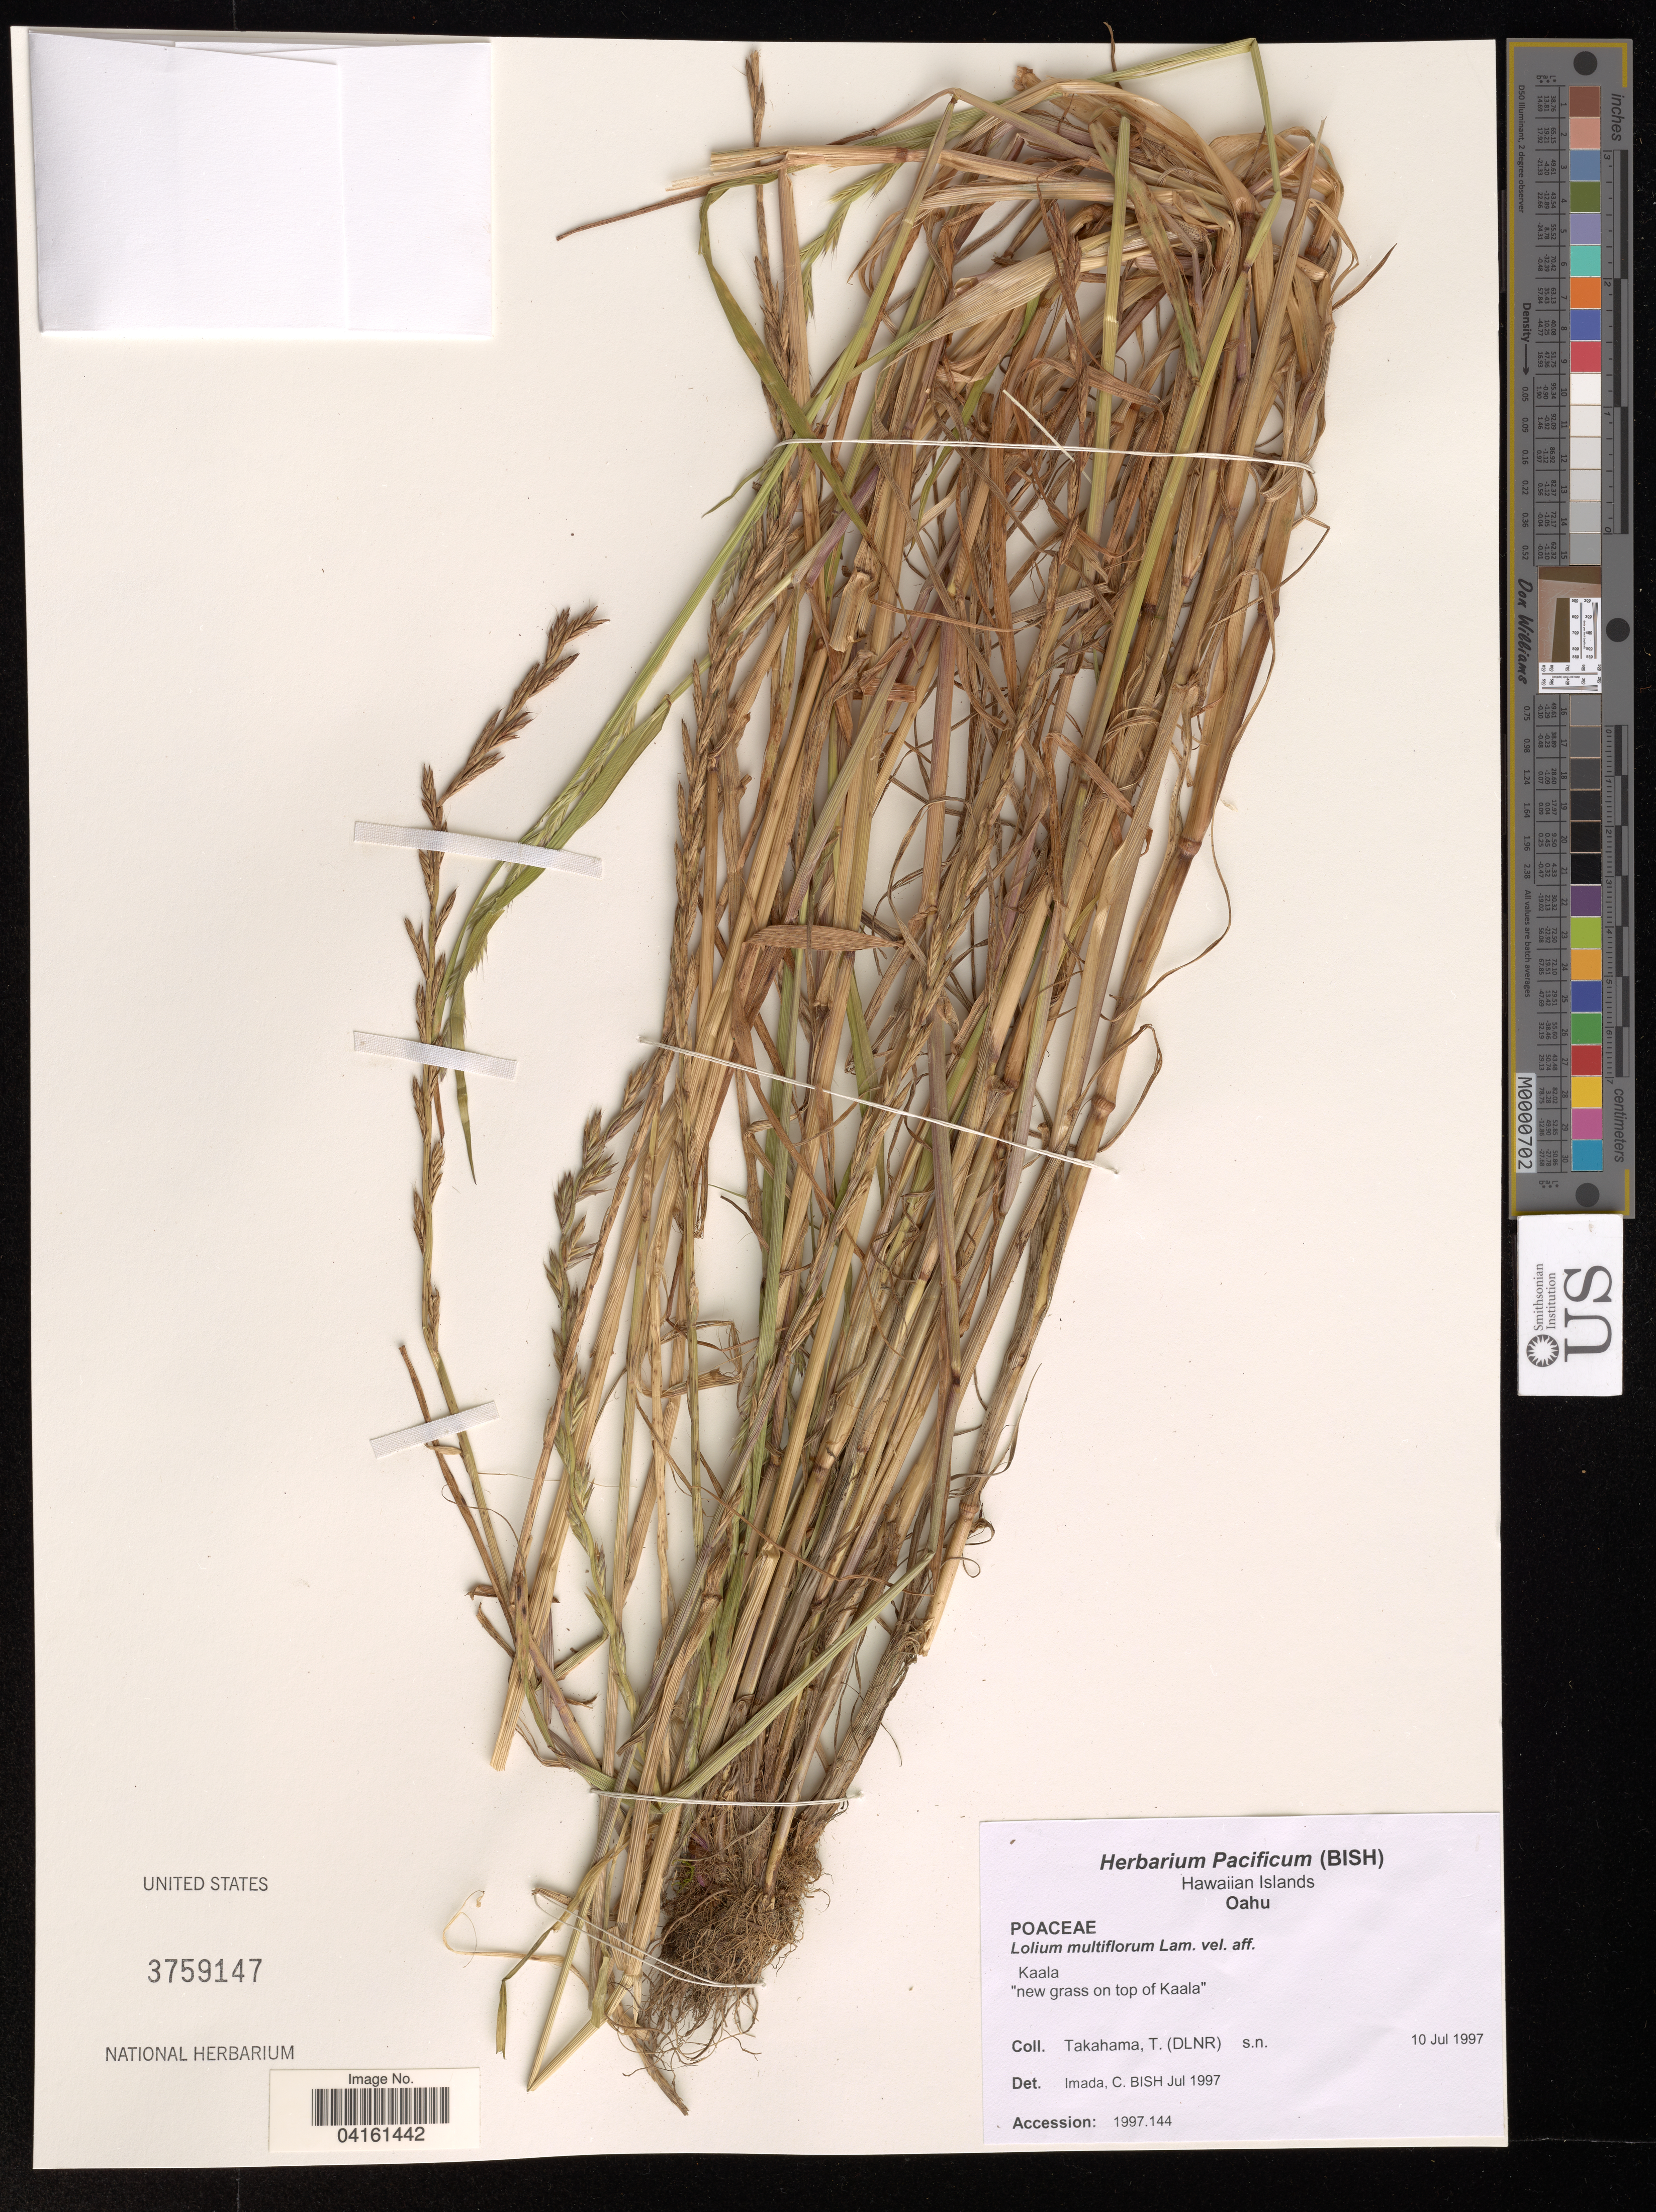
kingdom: Plantae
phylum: Tracheophyta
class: Liliopsida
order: Poales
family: Poaceae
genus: Lolium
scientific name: Lolium multiflorum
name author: Lam.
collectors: T. Takahama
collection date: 1997-07-10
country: United States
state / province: Hawaii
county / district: Honolulu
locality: Oahu. Kaala "new grass on top of Kaala".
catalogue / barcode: US 3759147